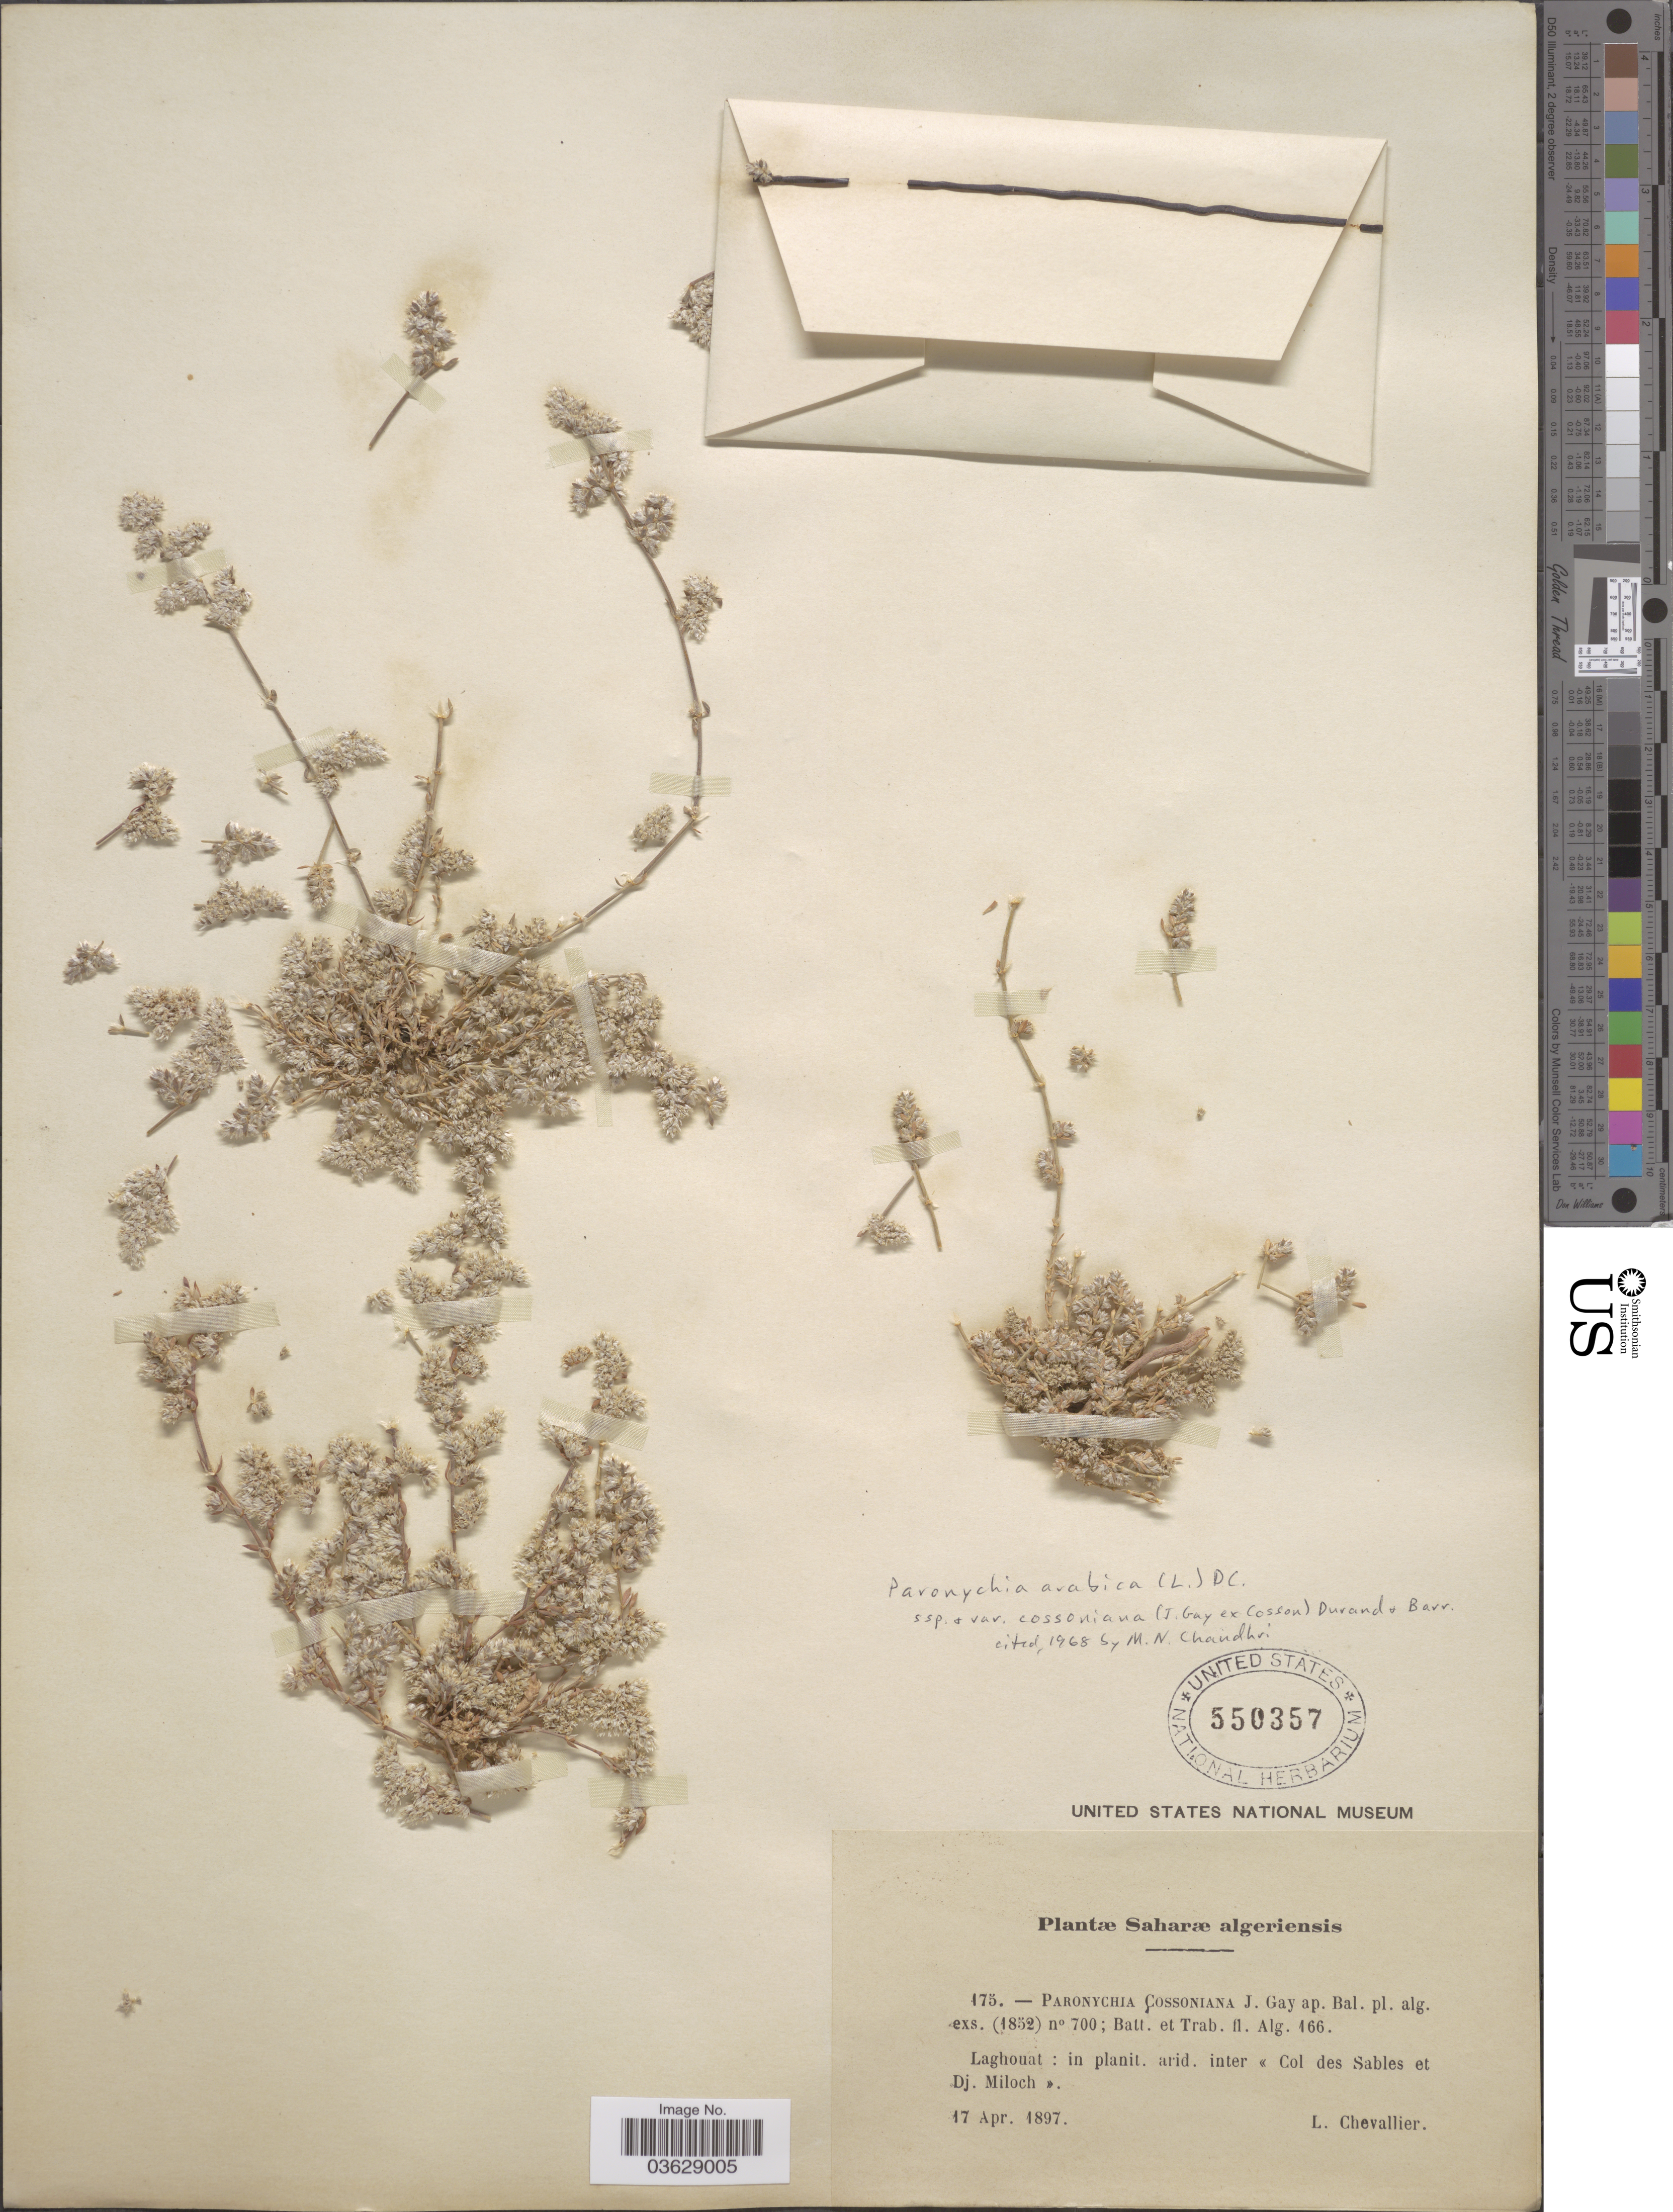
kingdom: Plantae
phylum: Tracheophyta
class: Magnoliopsida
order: Caryophyllales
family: Caryophyllaceae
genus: Paronychia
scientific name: Paronychia arabica subsp. cossoniana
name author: (J. Gay ex Batt.) Batt.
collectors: L. Chevallier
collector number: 175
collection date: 1897-04-17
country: Algeria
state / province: Laghouat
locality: Saharæ algeriensis. In planit. arid. inter <<Col des Sables et Dj. Miloch>>.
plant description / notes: Cited by Chaudhri, Meded. Bot. Mus. Herb. Rijks Univ. Utrecht 285: 206.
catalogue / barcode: US 550357